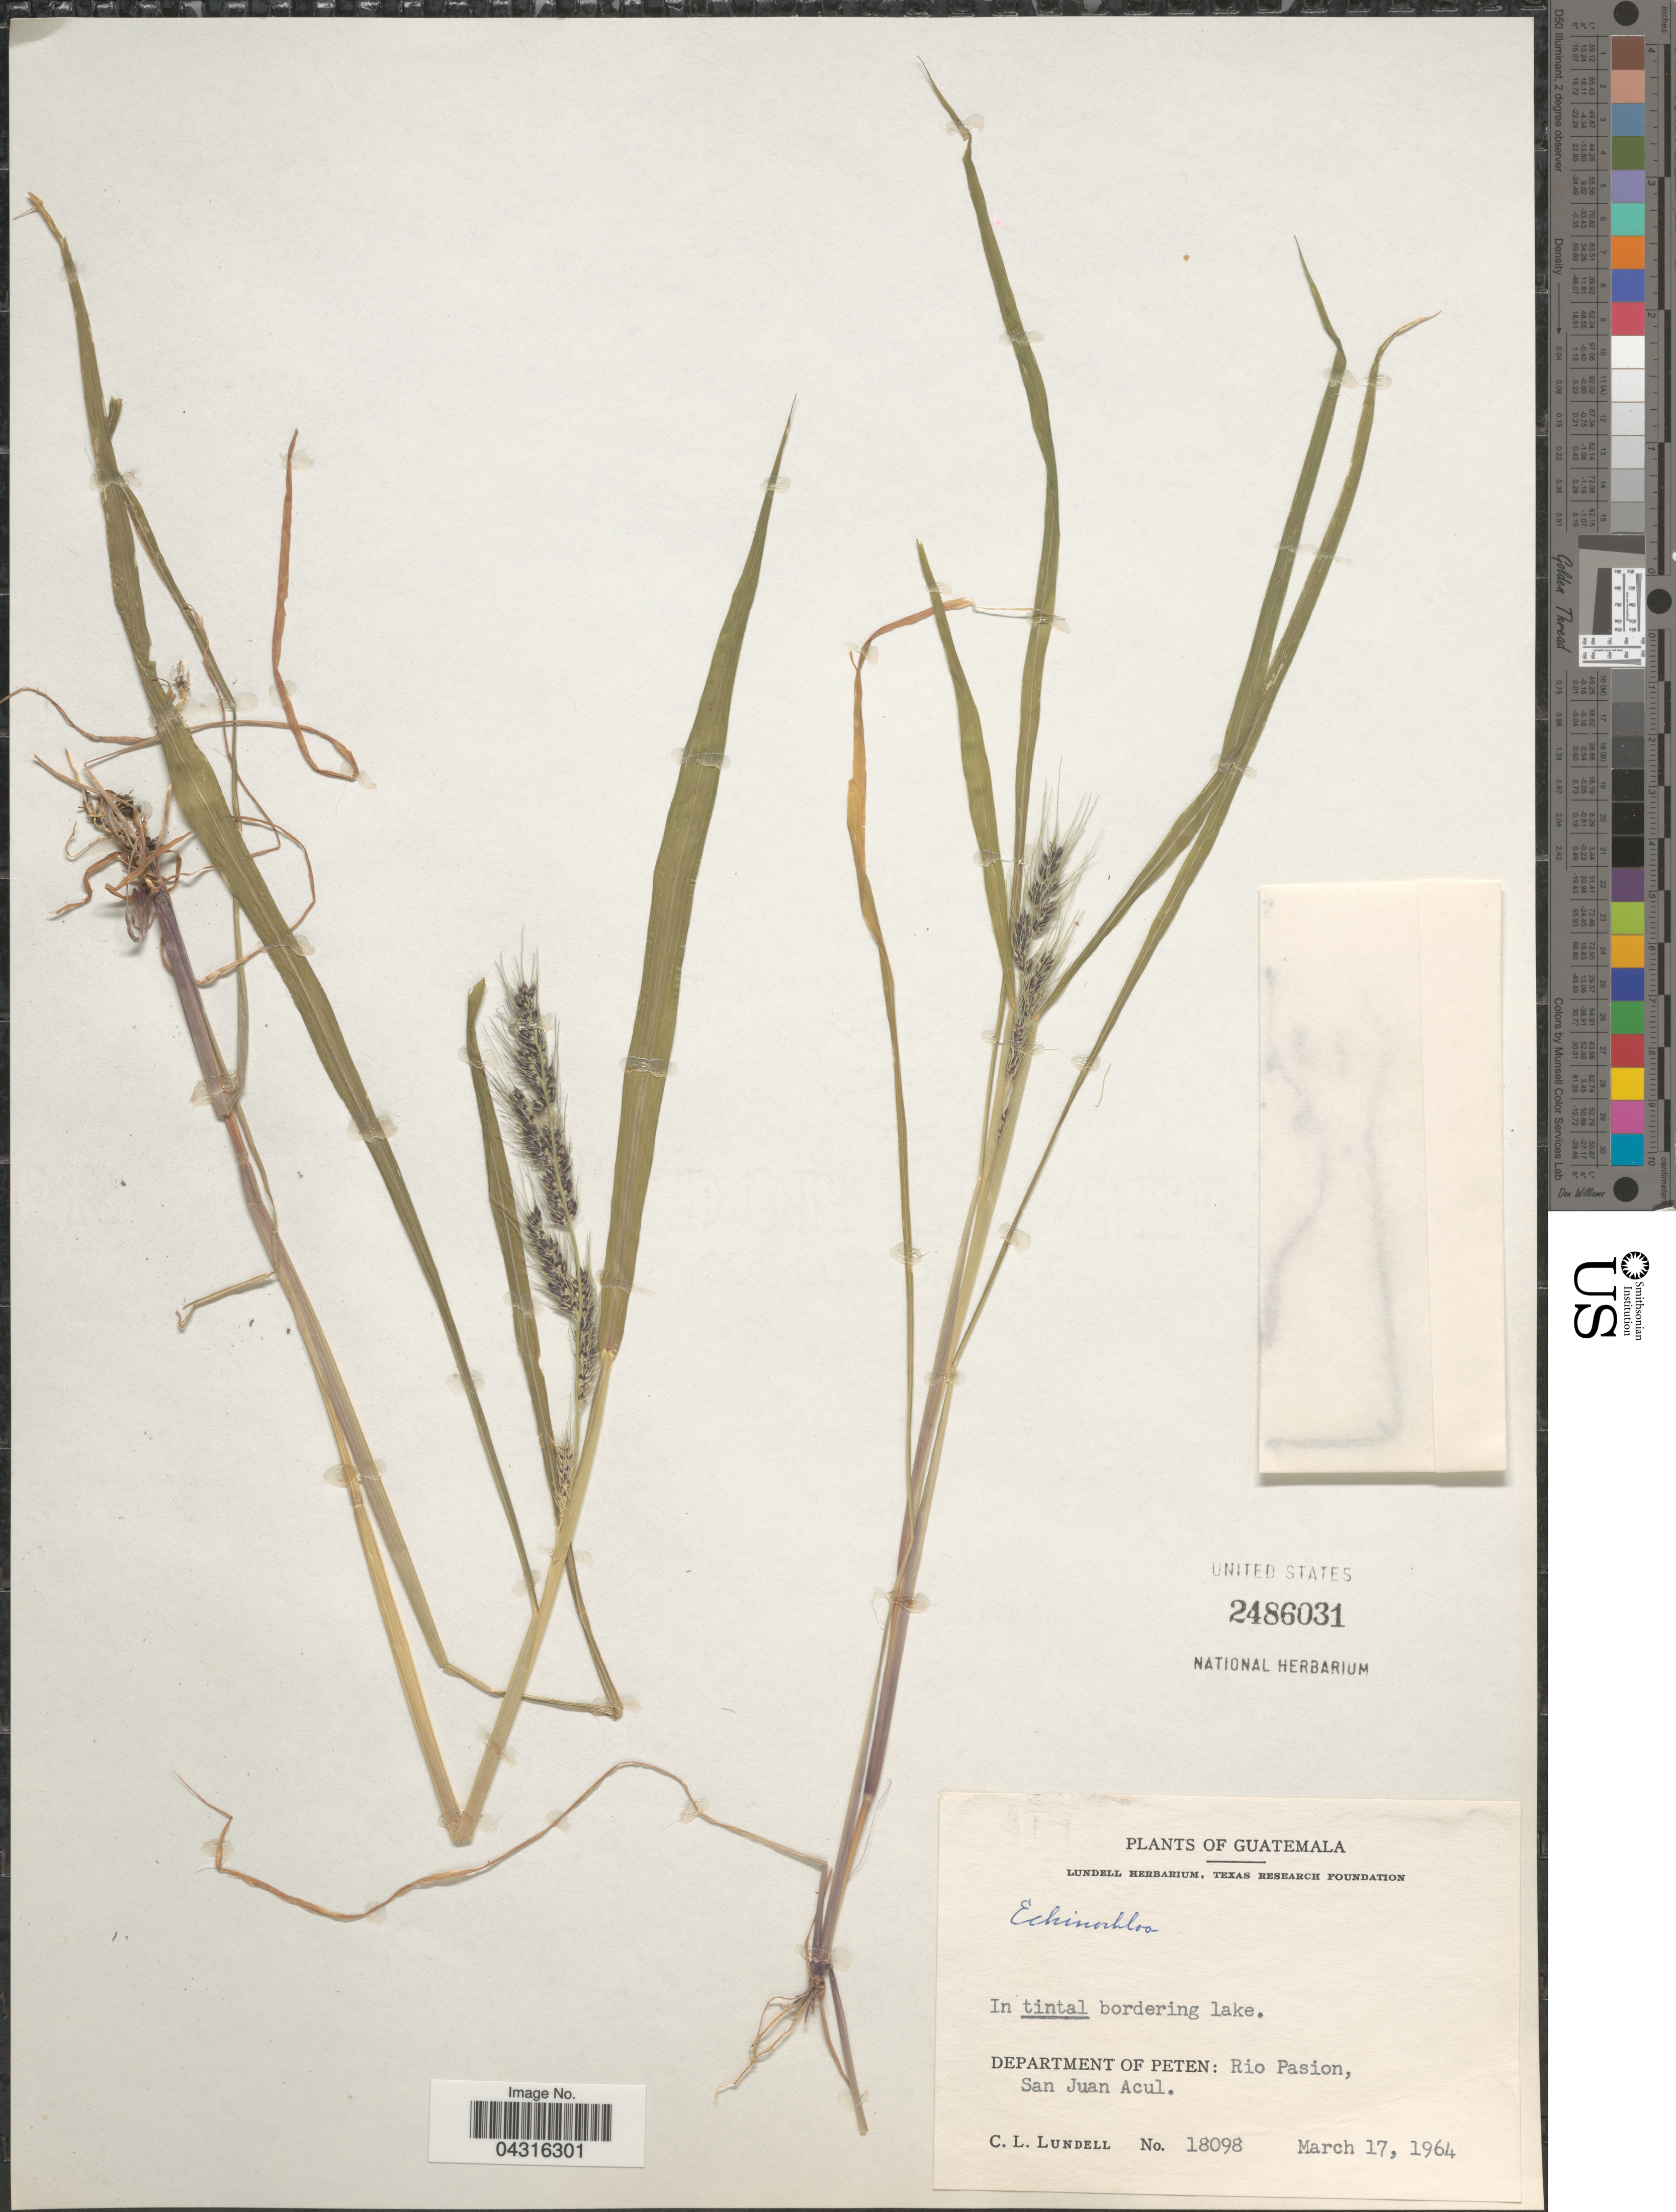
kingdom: Plantae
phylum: Tracheophyta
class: Liliopsida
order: Poales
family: Poaceae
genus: Echinochloa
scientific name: Echinochloa sp.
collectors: C. L. Lundell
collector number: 18098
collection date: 1964-03-17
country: Guatemala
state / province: El Peten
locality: In tintal bordering lake. Department of Peten: Rio Pasion, San Juan Acul.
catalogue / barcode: US 2486031